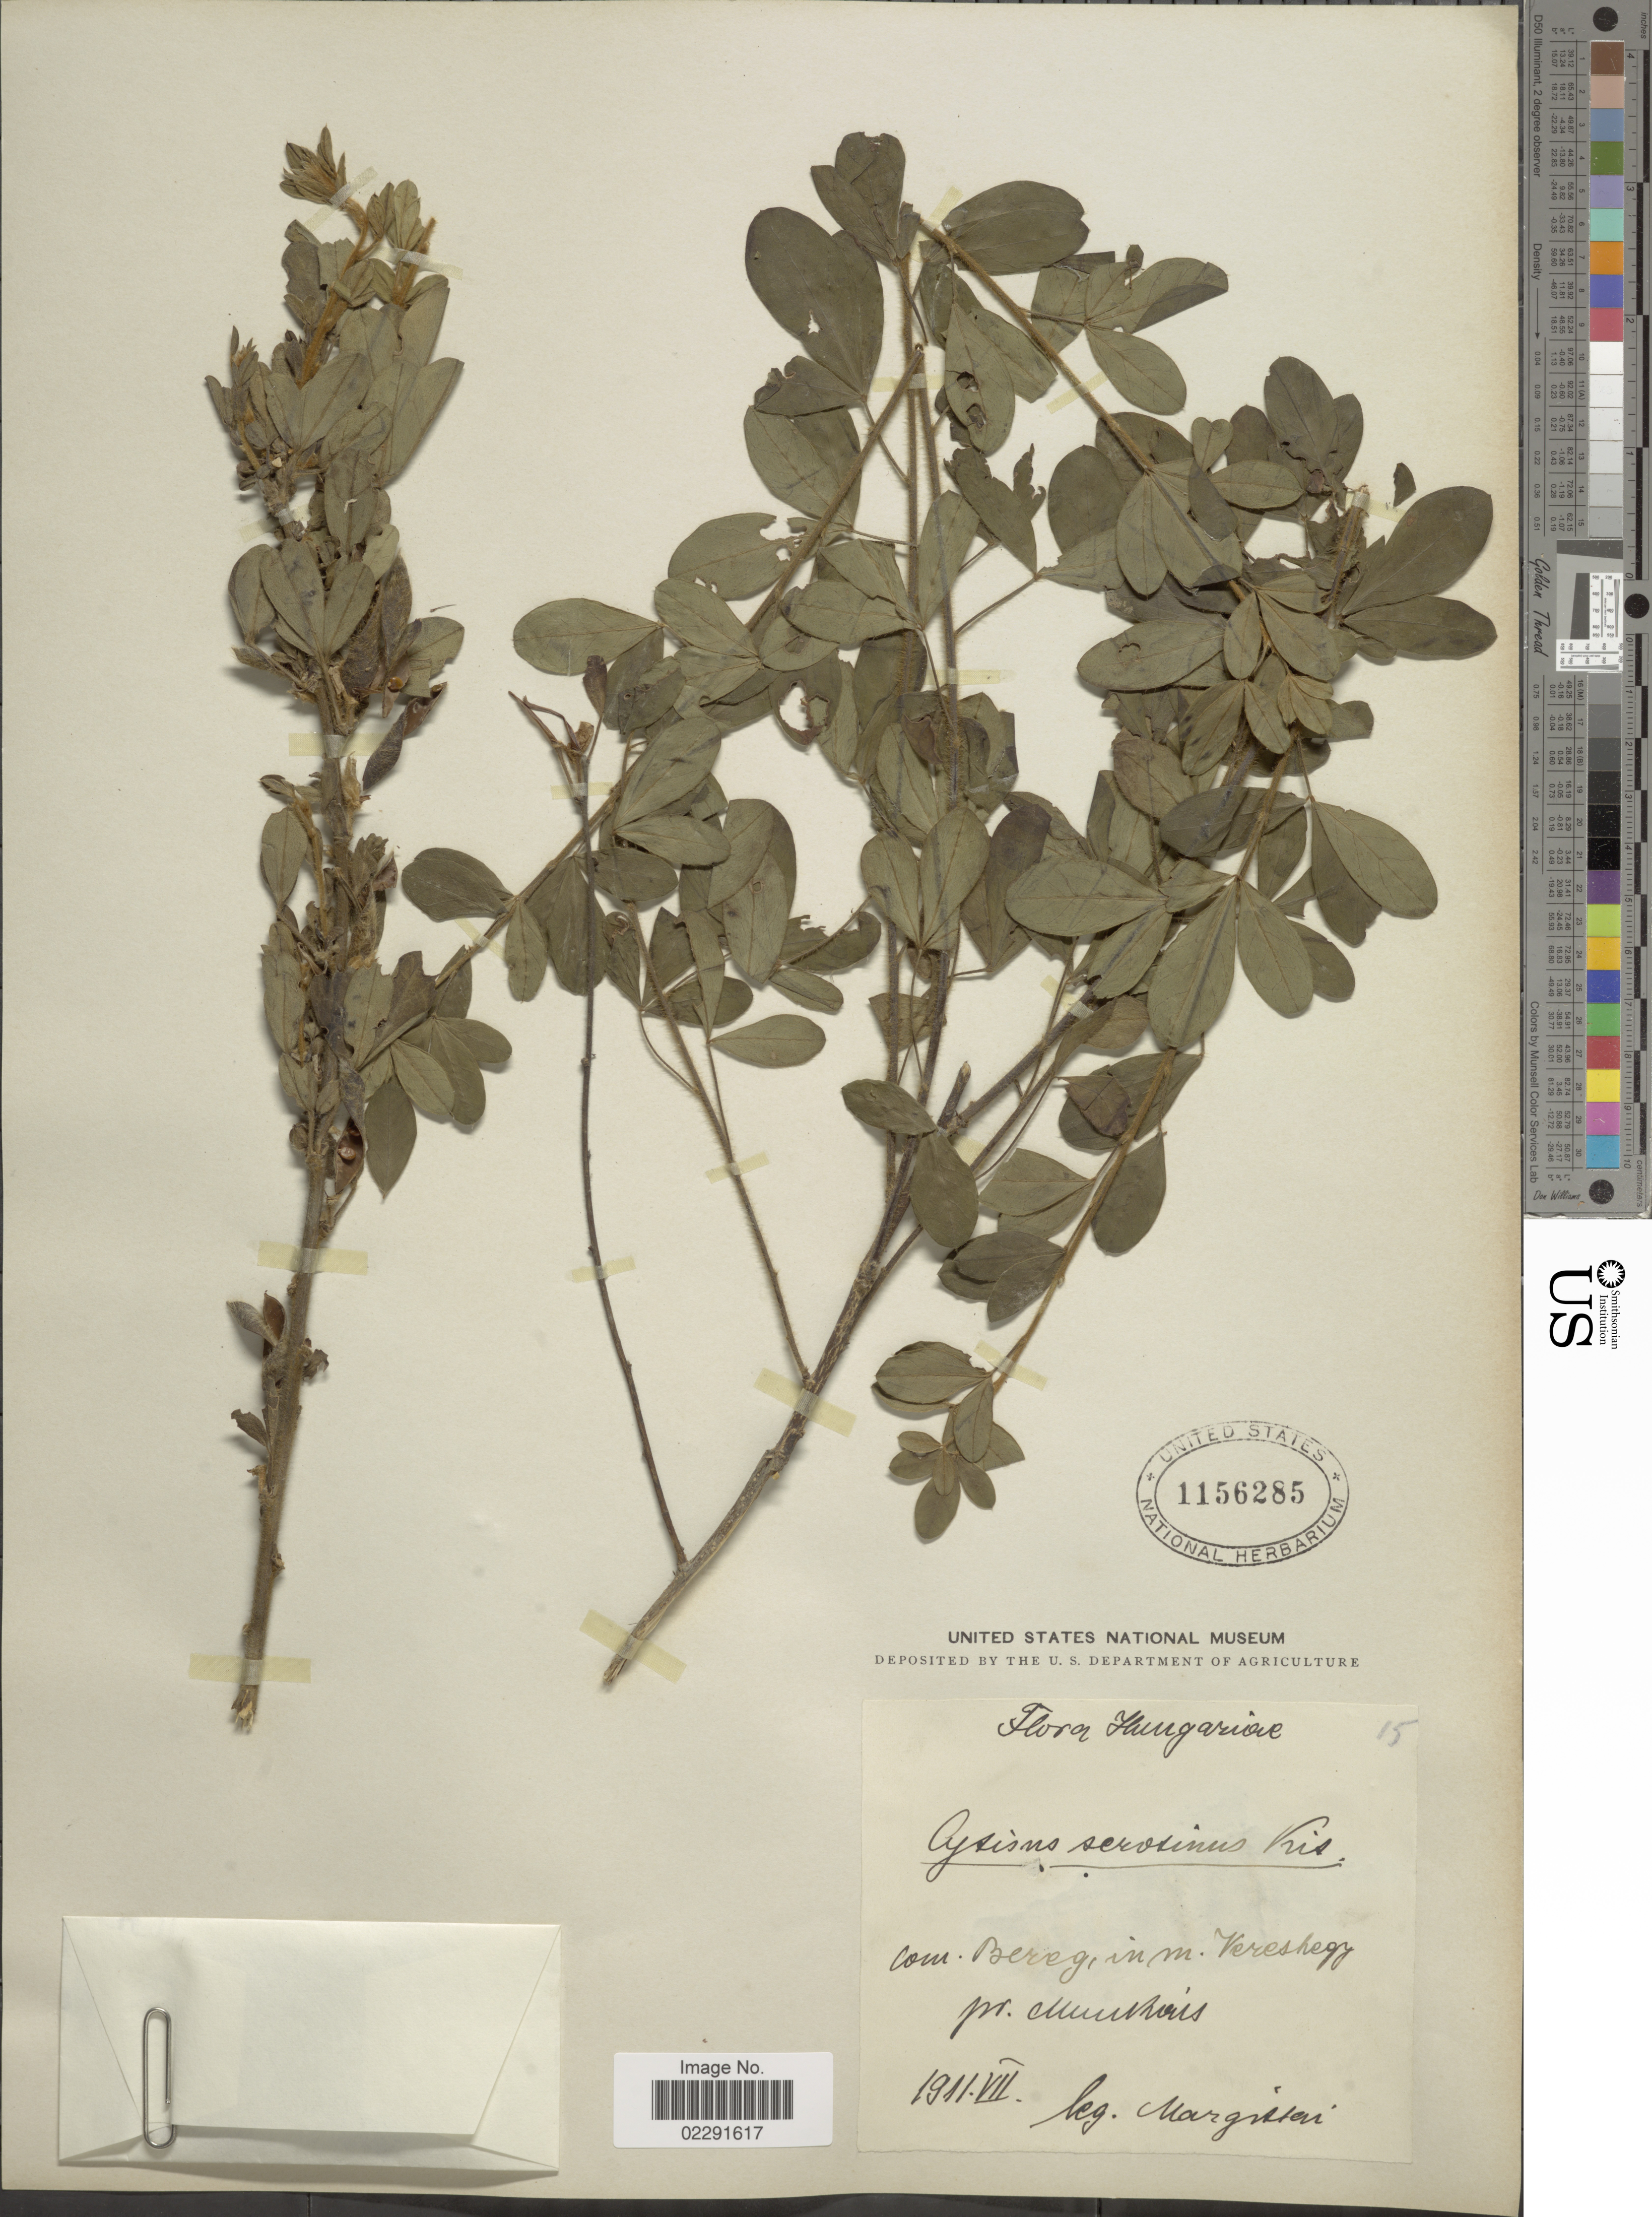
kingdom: Plantae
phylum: Tracheophyta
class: Magnoliopsida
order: Fabales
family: Fabaceae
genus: Cytisus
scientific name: Cytisus ratisbonensis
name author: Schaeff.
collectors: A. Margittai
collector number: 15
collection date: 1911-07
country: Hungary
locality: Com. Bereg, in m. Vereshegy pr. Munkzois. [interpreted]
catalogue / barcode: US 1156285